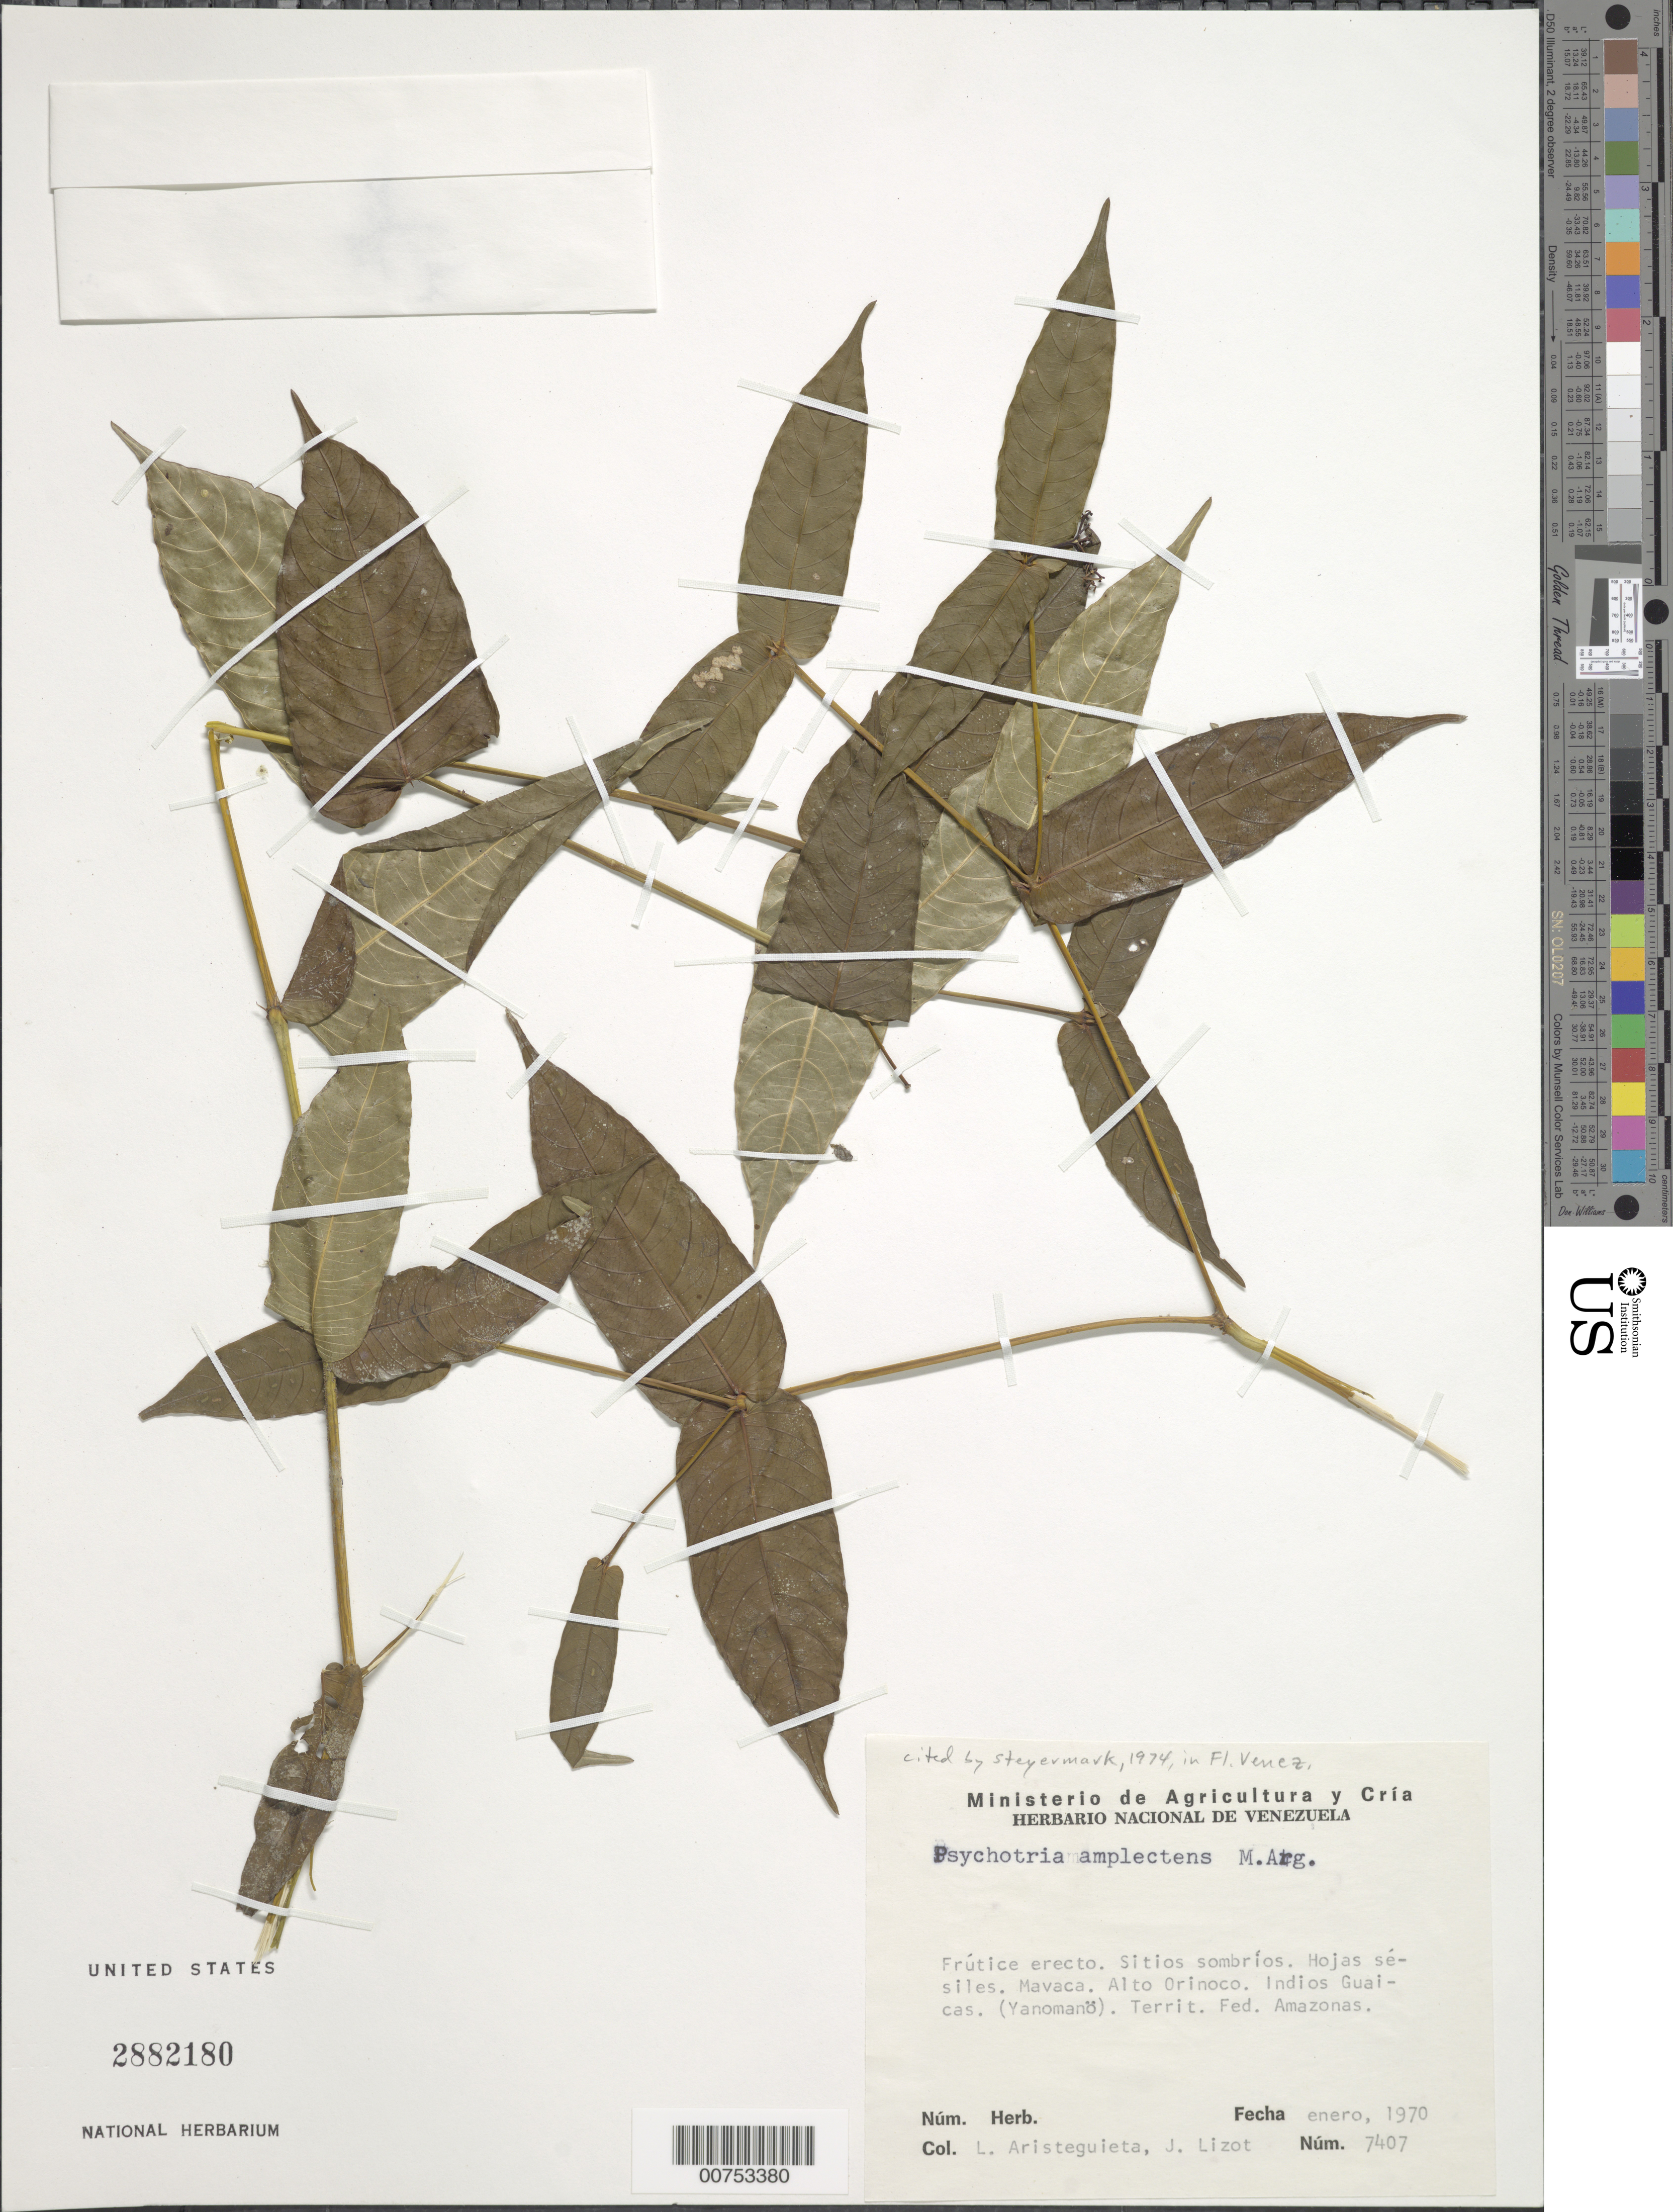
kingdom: Plantae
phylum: Tracheophyta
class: Magnoliopsida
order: Gentianales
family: Rubiaceae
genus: Psychotria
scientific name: Psychotria amplectens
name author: Benth.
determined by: Steyermark, Julian A., (VEN)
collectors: L. Aristeguieta & J. Lizot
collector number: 7407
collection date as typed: Jan-70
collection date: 1970-01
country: Venezuela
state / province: Amazonas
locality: Mavaca, Alto Orinoco, Indios Guaicas (Yanomanö)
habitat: Sitios sombrios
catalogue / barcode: US 2882180